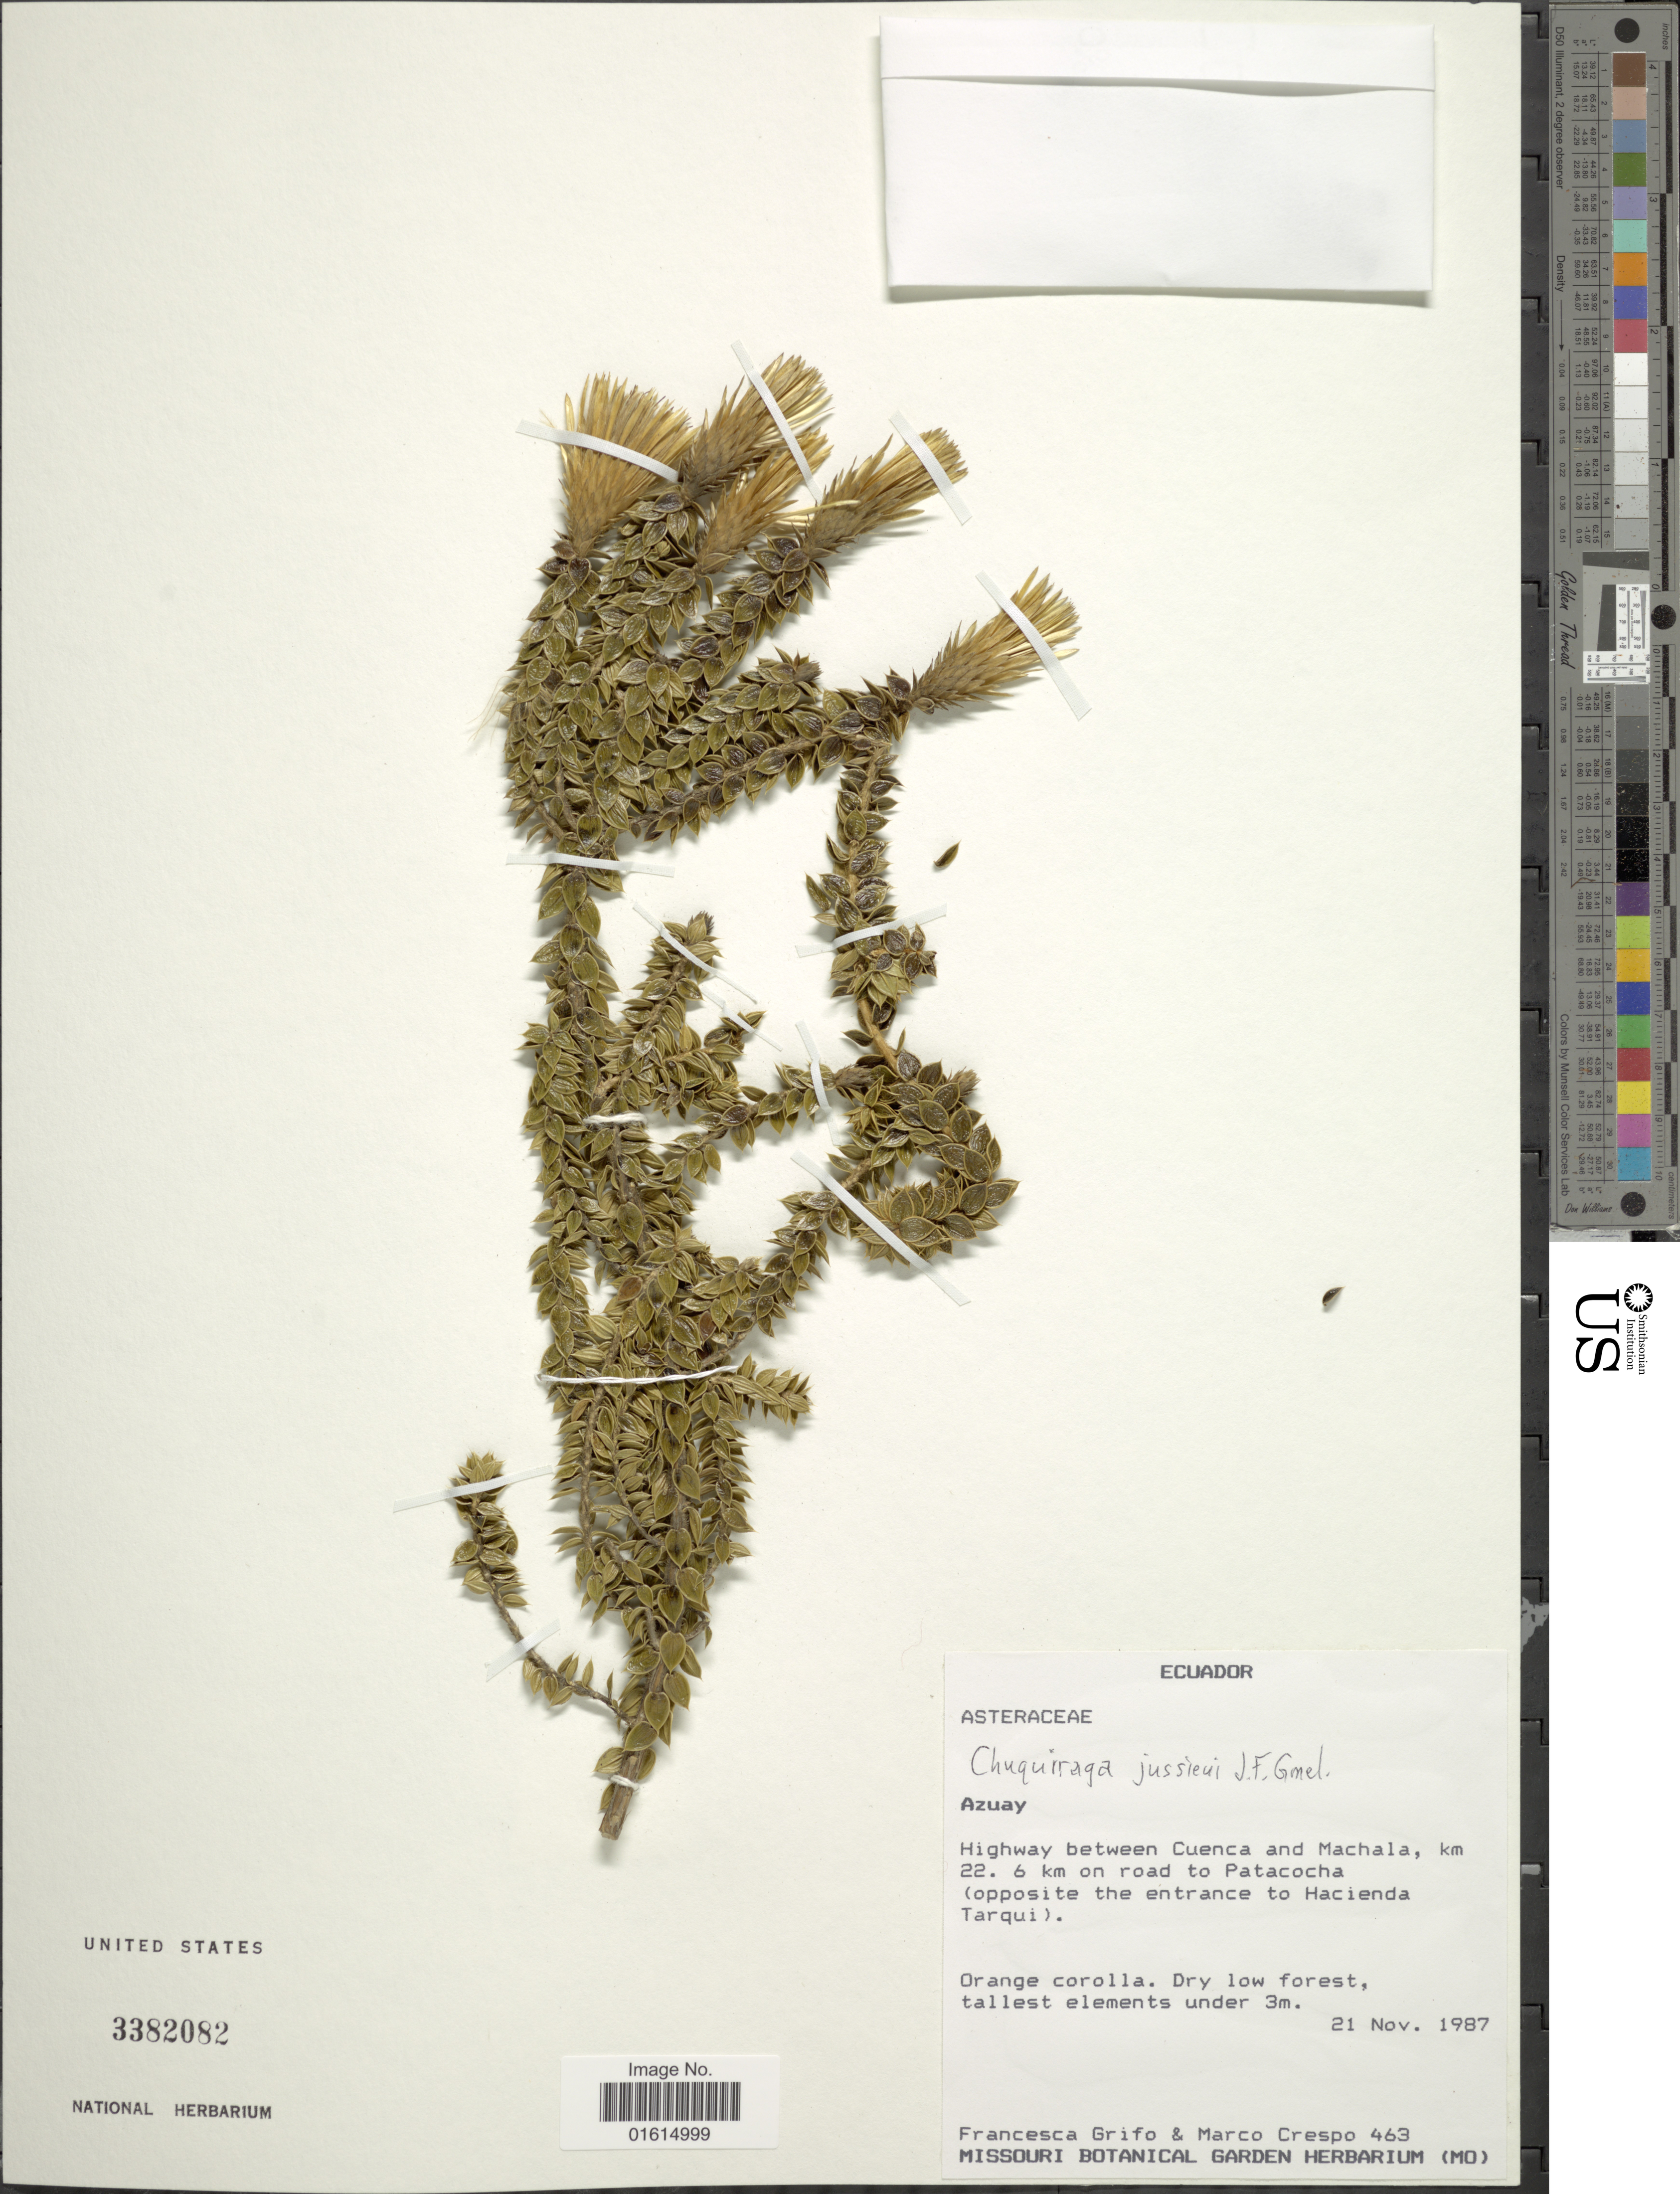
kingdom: Plantae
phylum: Tracheophyta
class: Magnoliopsida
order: Asterales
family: Asteraceae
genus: Chuquiraga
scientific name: Chuquiraga jussieui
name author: J.F. Gmel.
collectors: F. Grifo & M. Crespo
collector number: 463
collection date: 1987-11-21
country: Ecuador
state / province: Azuay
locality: Highway between Cuenca and Machala, km 22.6 km on road to Patacocha (opposite the entrance to Hacienda Tarqui)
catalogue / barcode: US 3382082